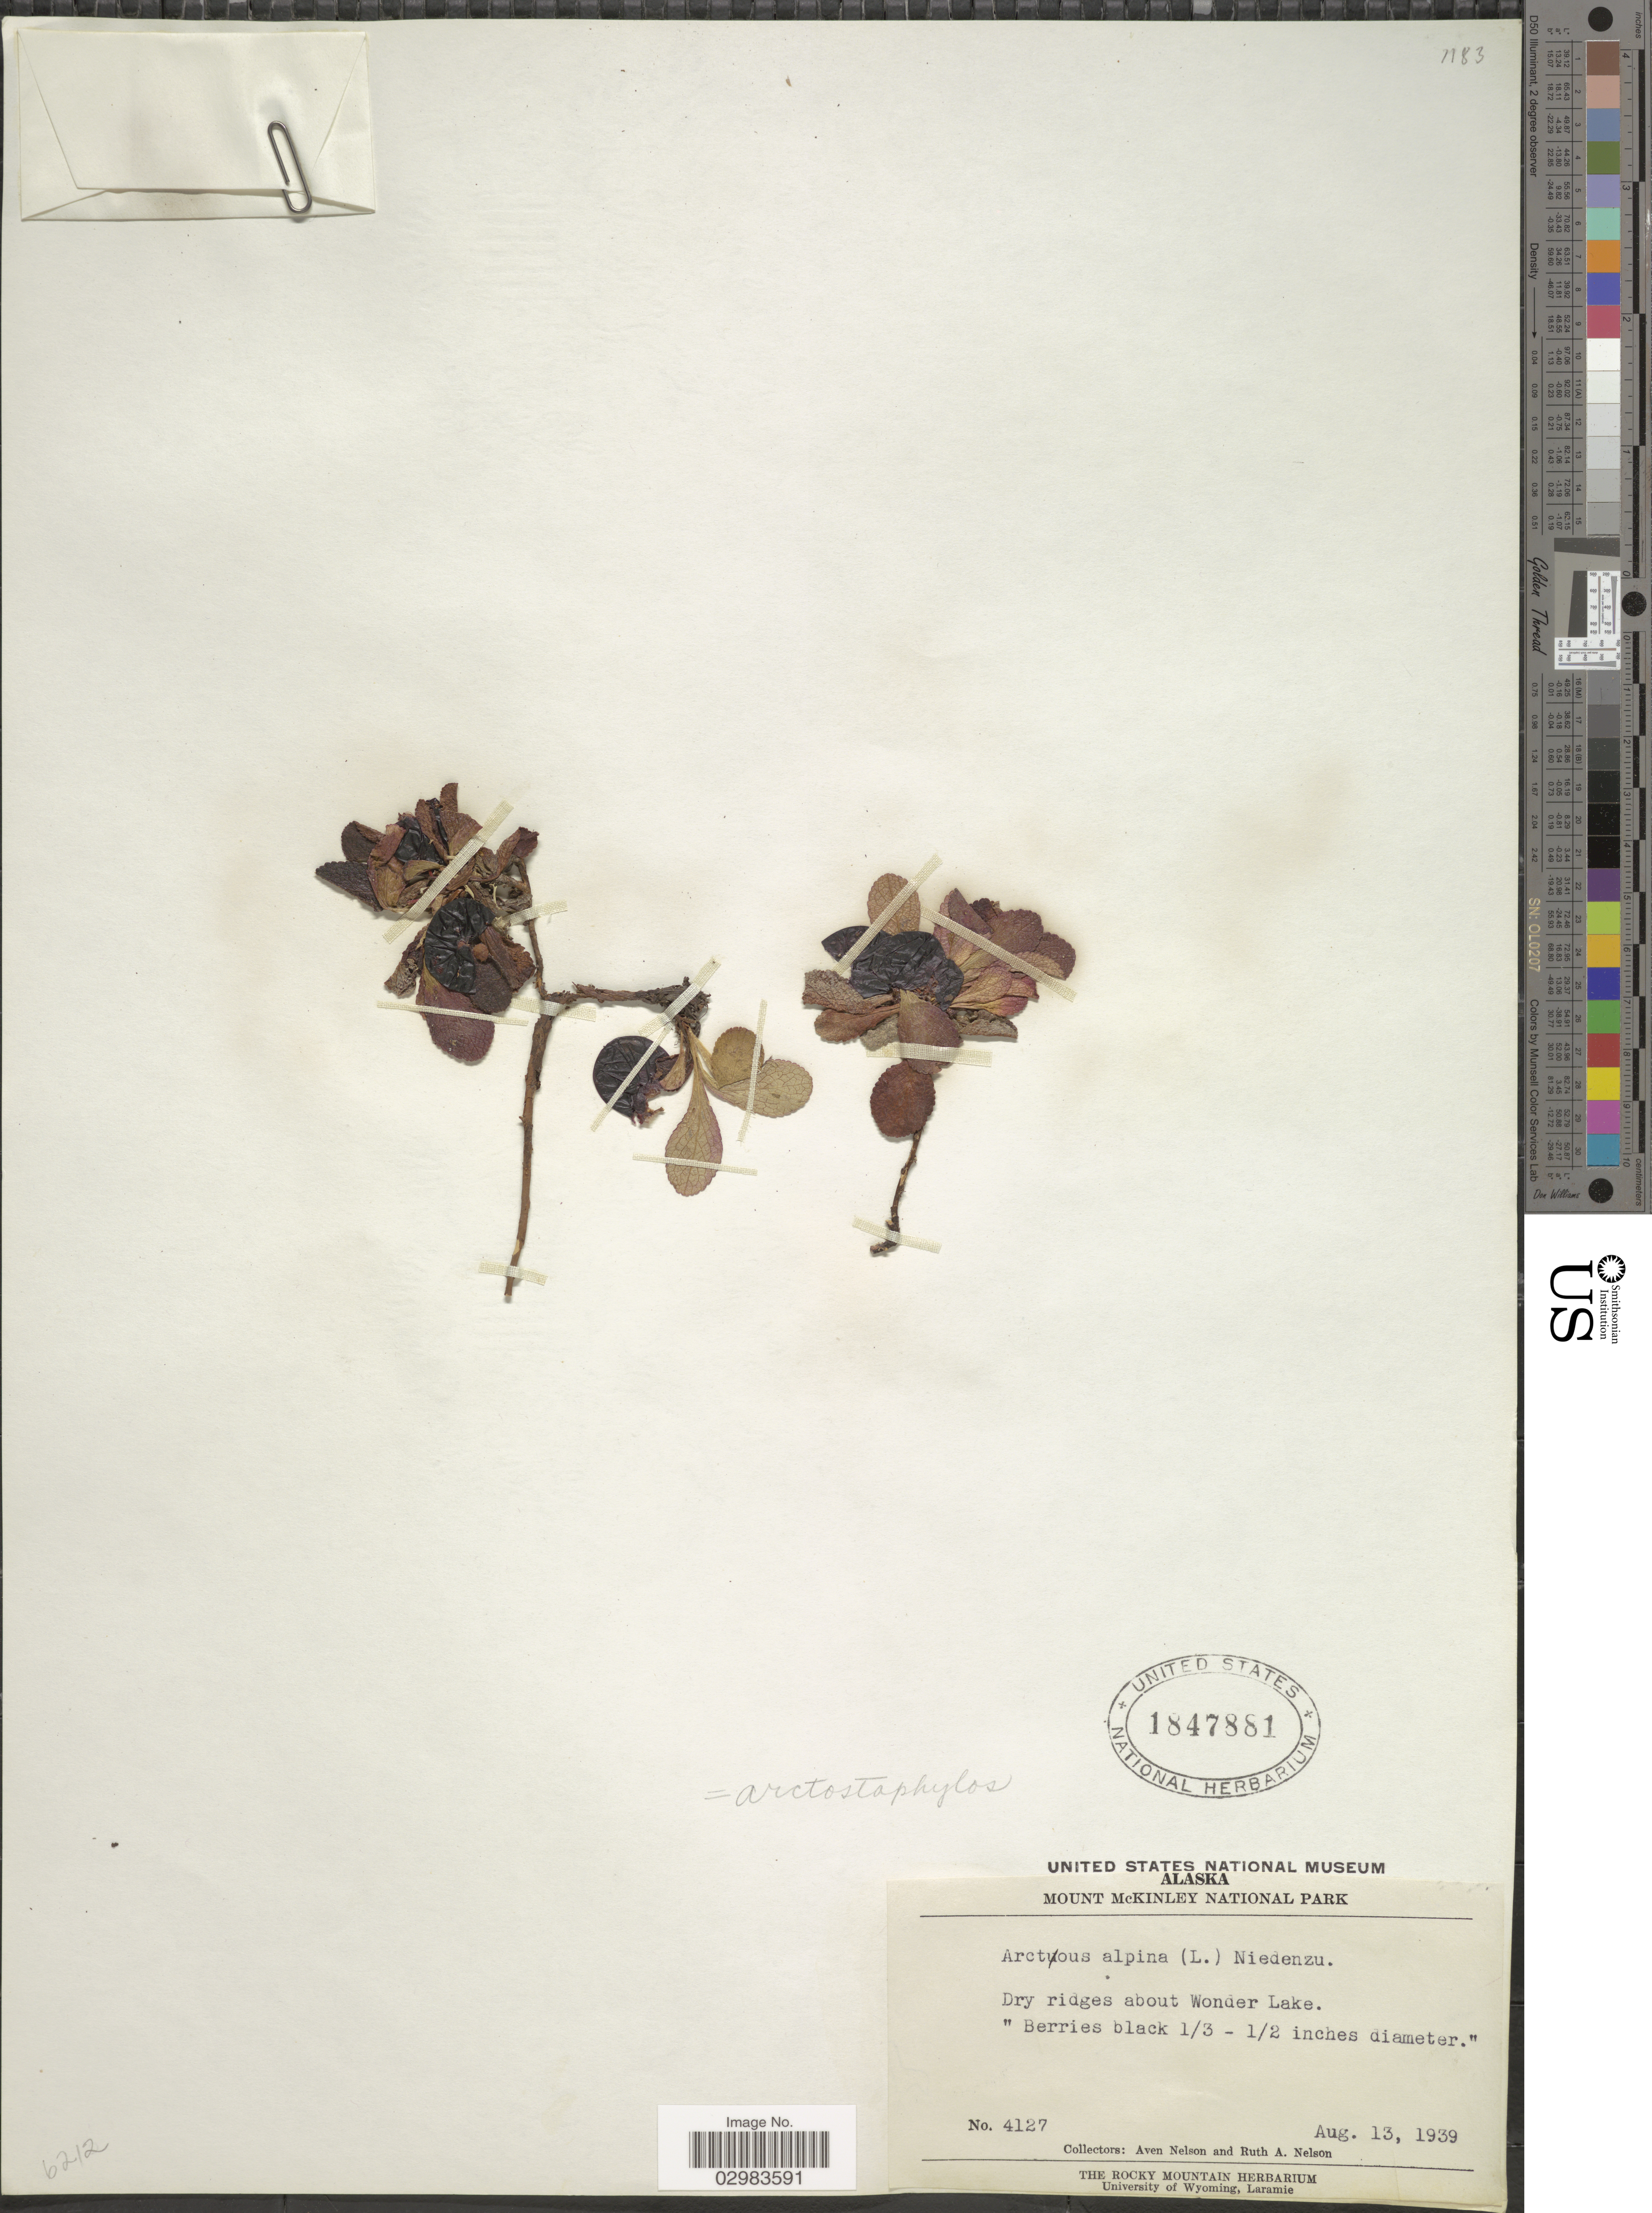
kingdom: Plantae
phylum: Tracheophyta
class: Magnoliopsida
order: Ericales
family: Ericaceae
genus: Arctostaphylos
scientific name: Arctostaphylos alpina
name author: (L.) Spreng.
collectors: A. Nelson & R. A. Nelson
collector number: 4127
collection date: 1939-08-13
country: United States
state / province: Alaska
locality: Mount McKinley National Park, Dry ridges about Wonder Lake.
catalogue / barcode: US 1847881